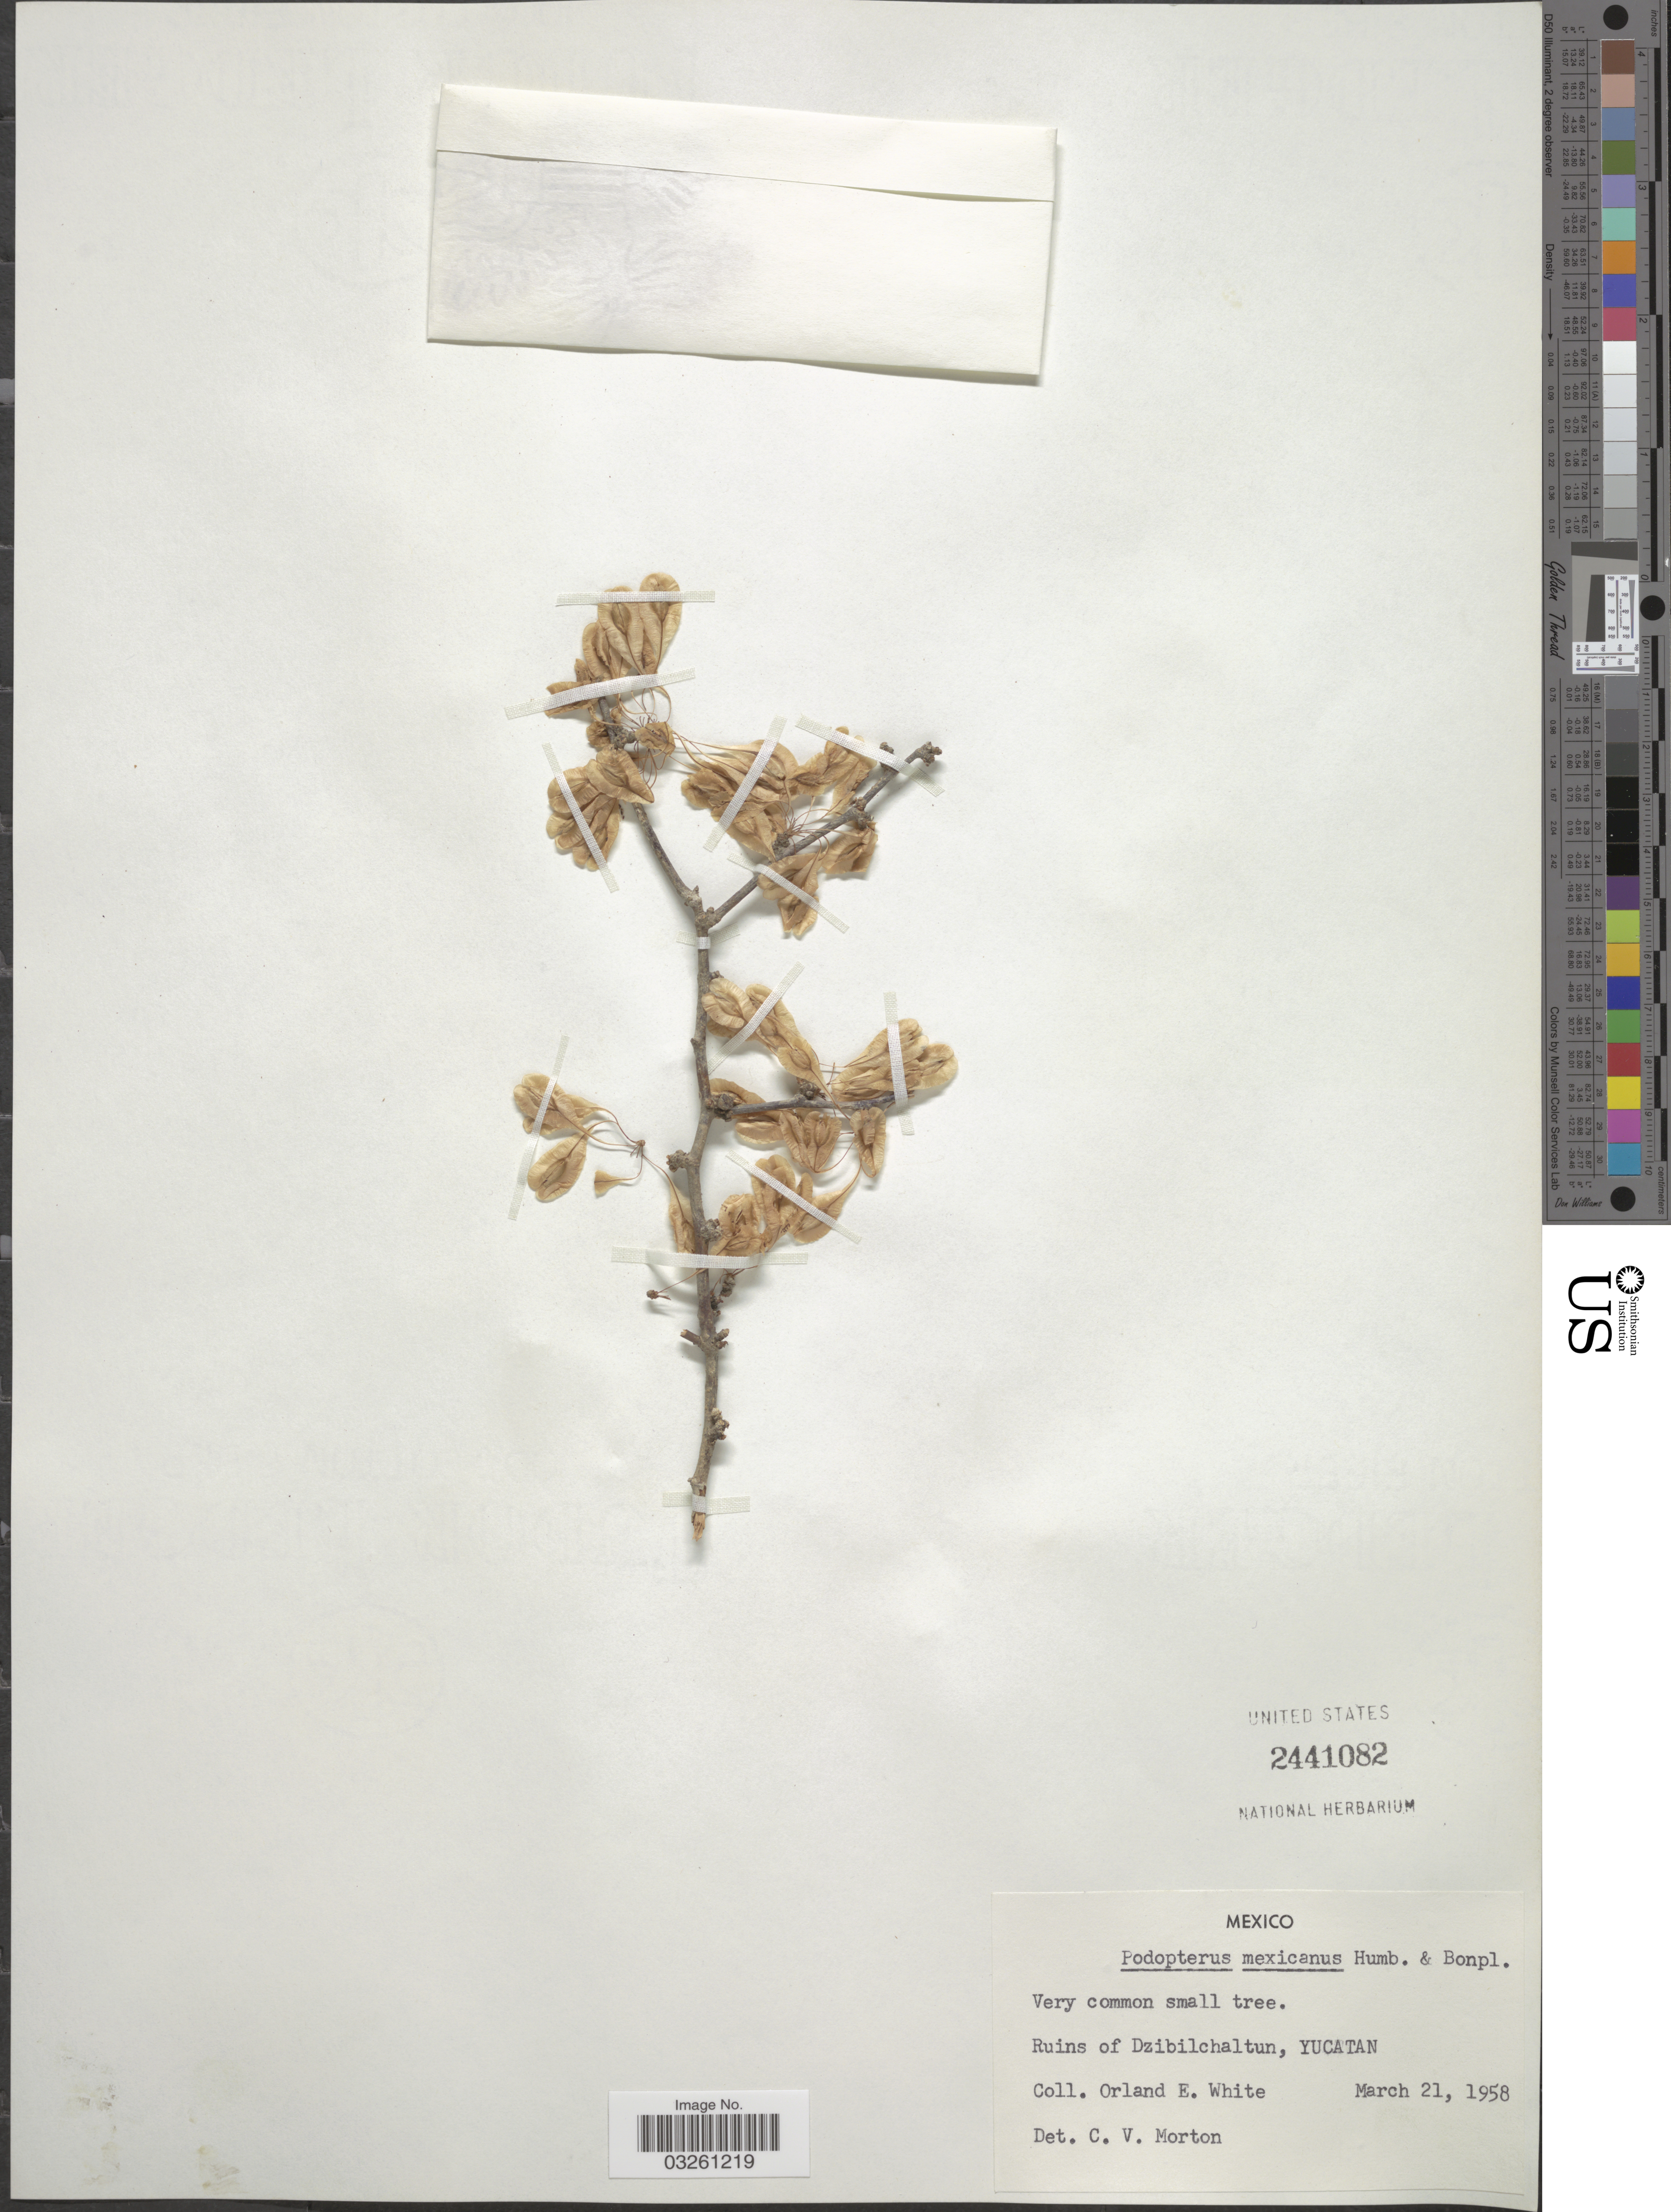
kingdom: Plantae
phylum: Tracheophyta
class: Magnoliopsida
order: Caryophyllales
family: Polygonaceae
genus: Podopterus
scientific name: Podopterus mexicanus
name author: Bonpl.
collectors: O. E. White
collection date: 1958-03-21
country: Mexico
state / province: Yucatán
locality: Ruins of Dzibilchaltun.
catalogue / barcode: US 2441082